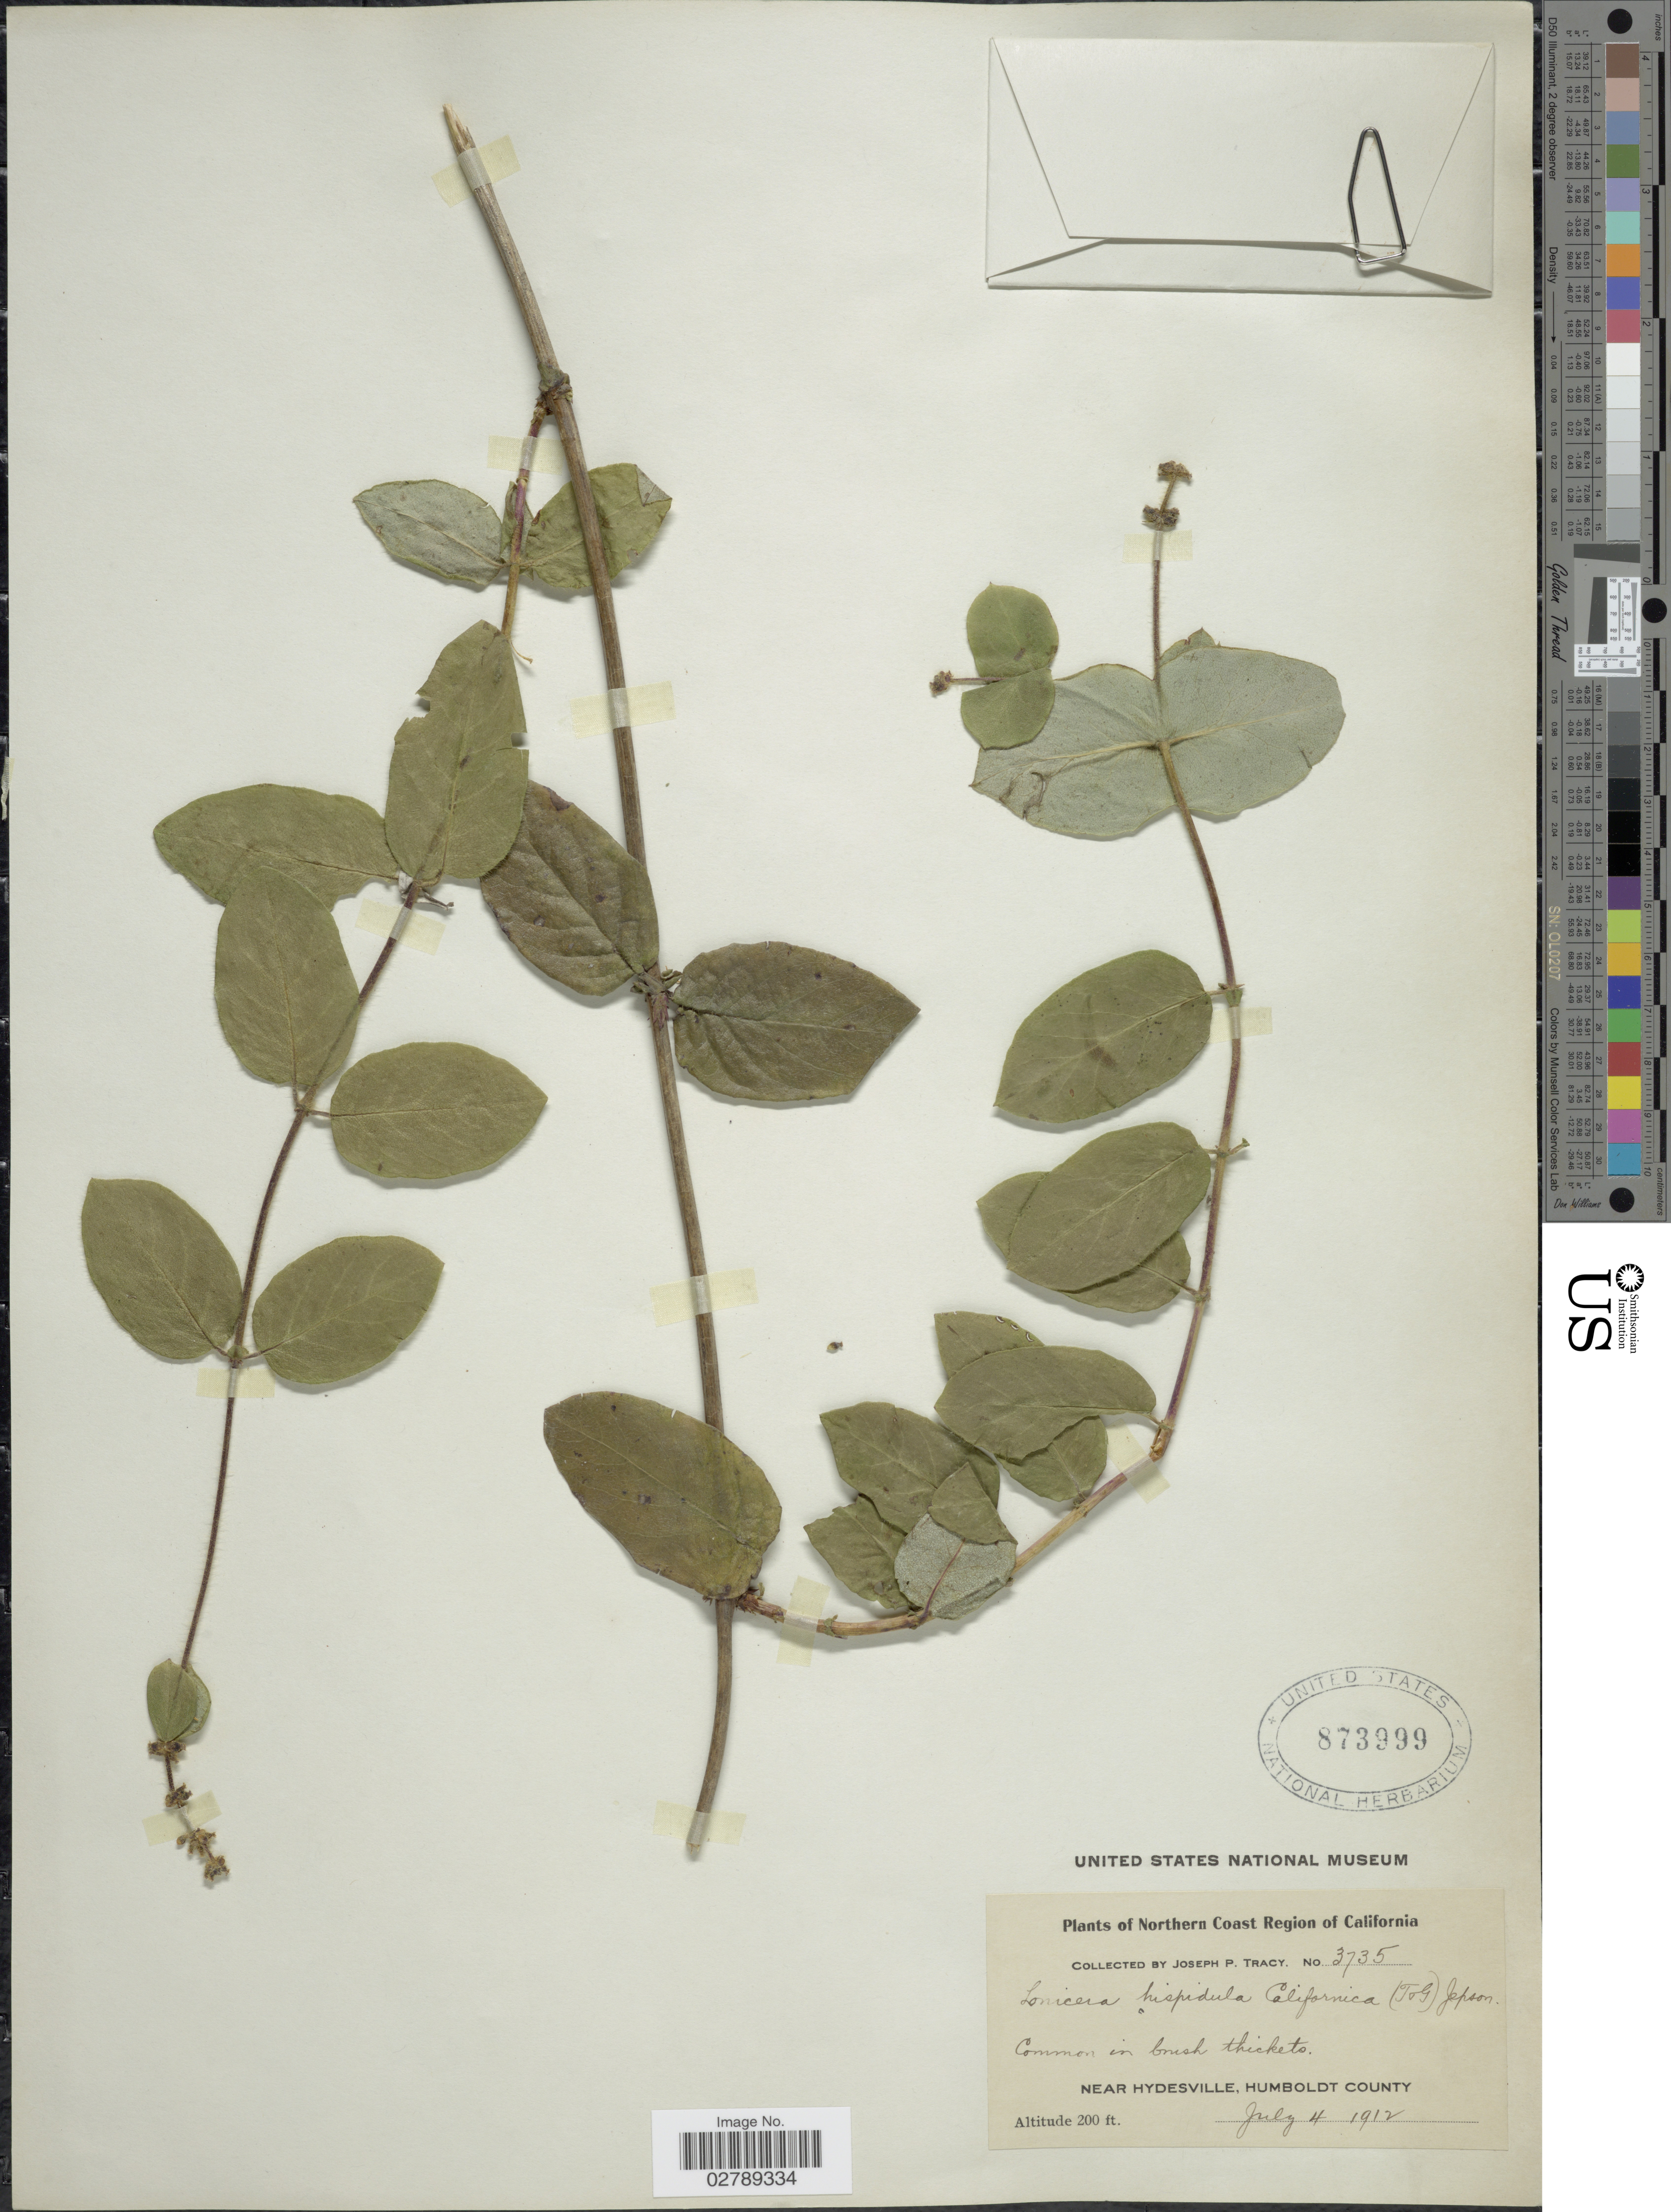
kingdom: Plantae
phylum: Tracheophyta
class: Magnoliopsida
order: Dipsacales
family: Caprifoliaceae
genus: Lonicera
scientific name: Lonicera hispidula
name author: Douglas ex Lindl.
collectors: J. Tracy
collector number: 3735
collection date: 1912-07-04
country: United States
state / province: California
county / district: Humboldt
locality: Northern Coast Region of California. Near Hydesville, Humboldt County.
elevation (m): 61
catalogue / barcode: US 873999